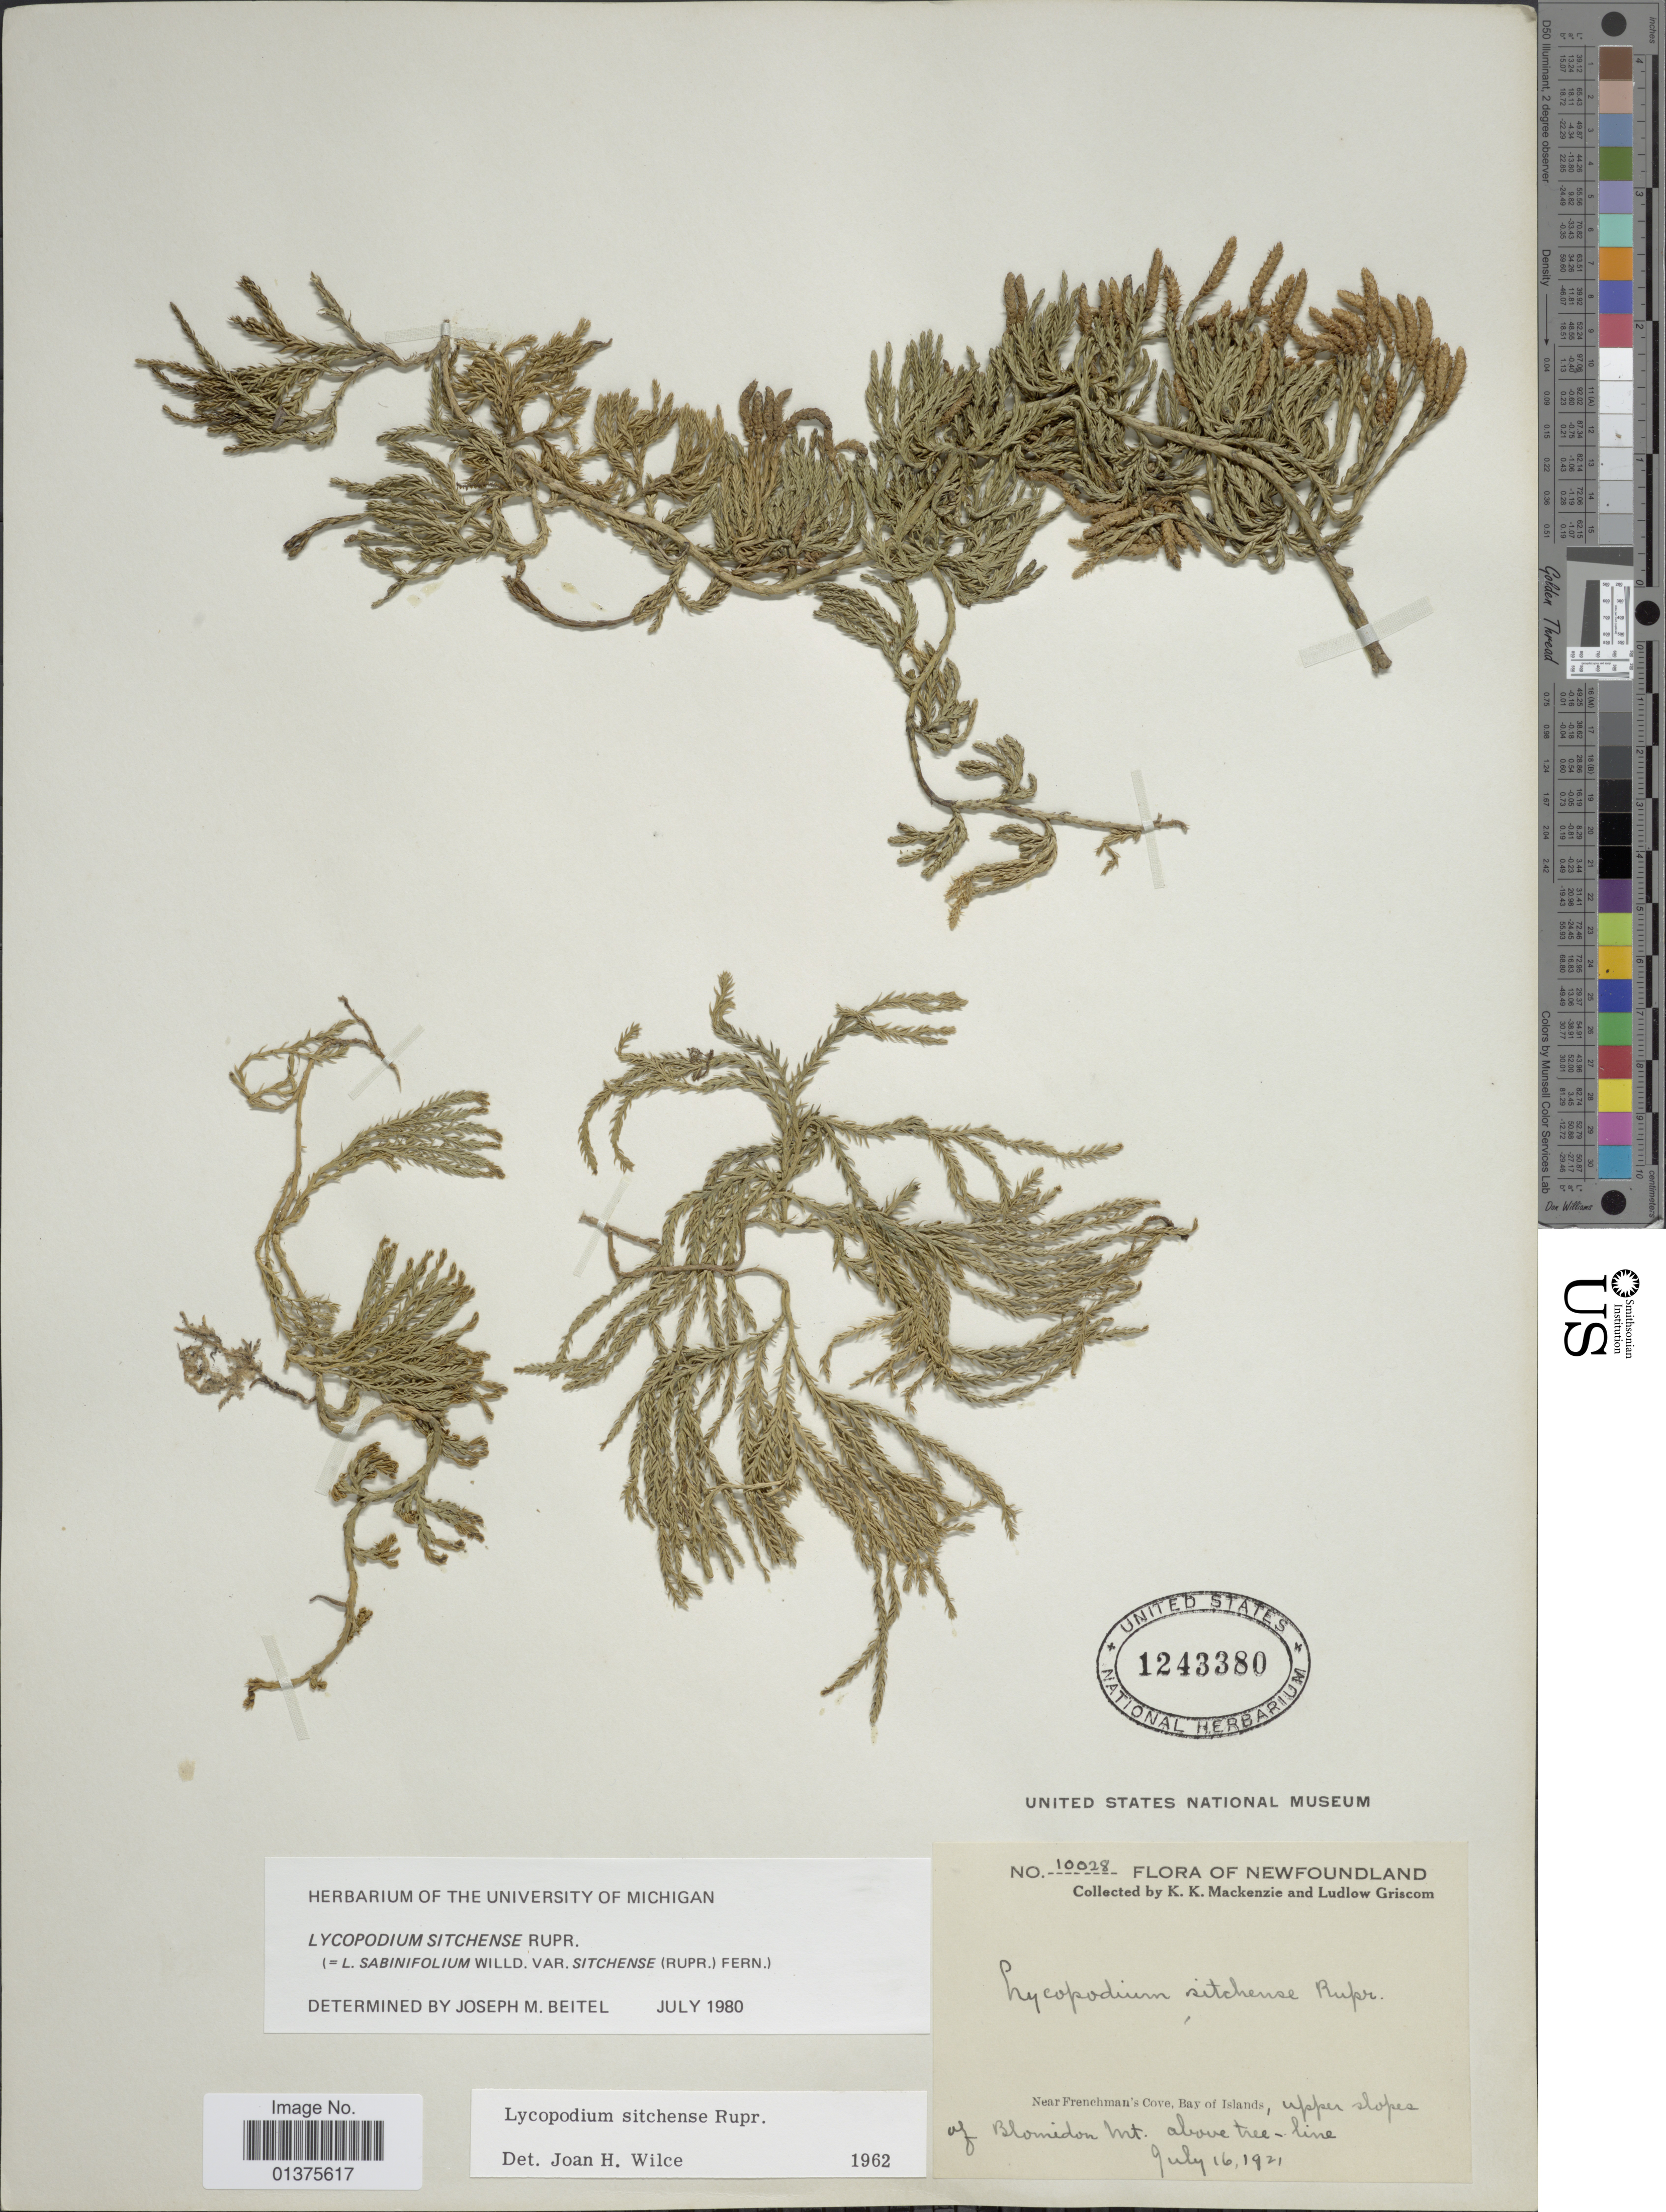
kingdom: Plantae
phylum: Tracheophyta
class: Lycopodiopsida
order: Lycopodiales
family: Lycopodiaceae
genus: Diphasiastrum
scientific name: Diphasiastrum sitchense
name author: (Rupr.) Holub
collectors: K. K. Mackenzie & L. Griscom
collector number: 10028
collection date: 1921-07-16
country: Canada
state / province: Newfoundland and Labrador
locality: Near Frenchman's Cove, Bay of Island, upper slopes of Blomidon Mt. above tree line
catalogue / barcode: US 1243380